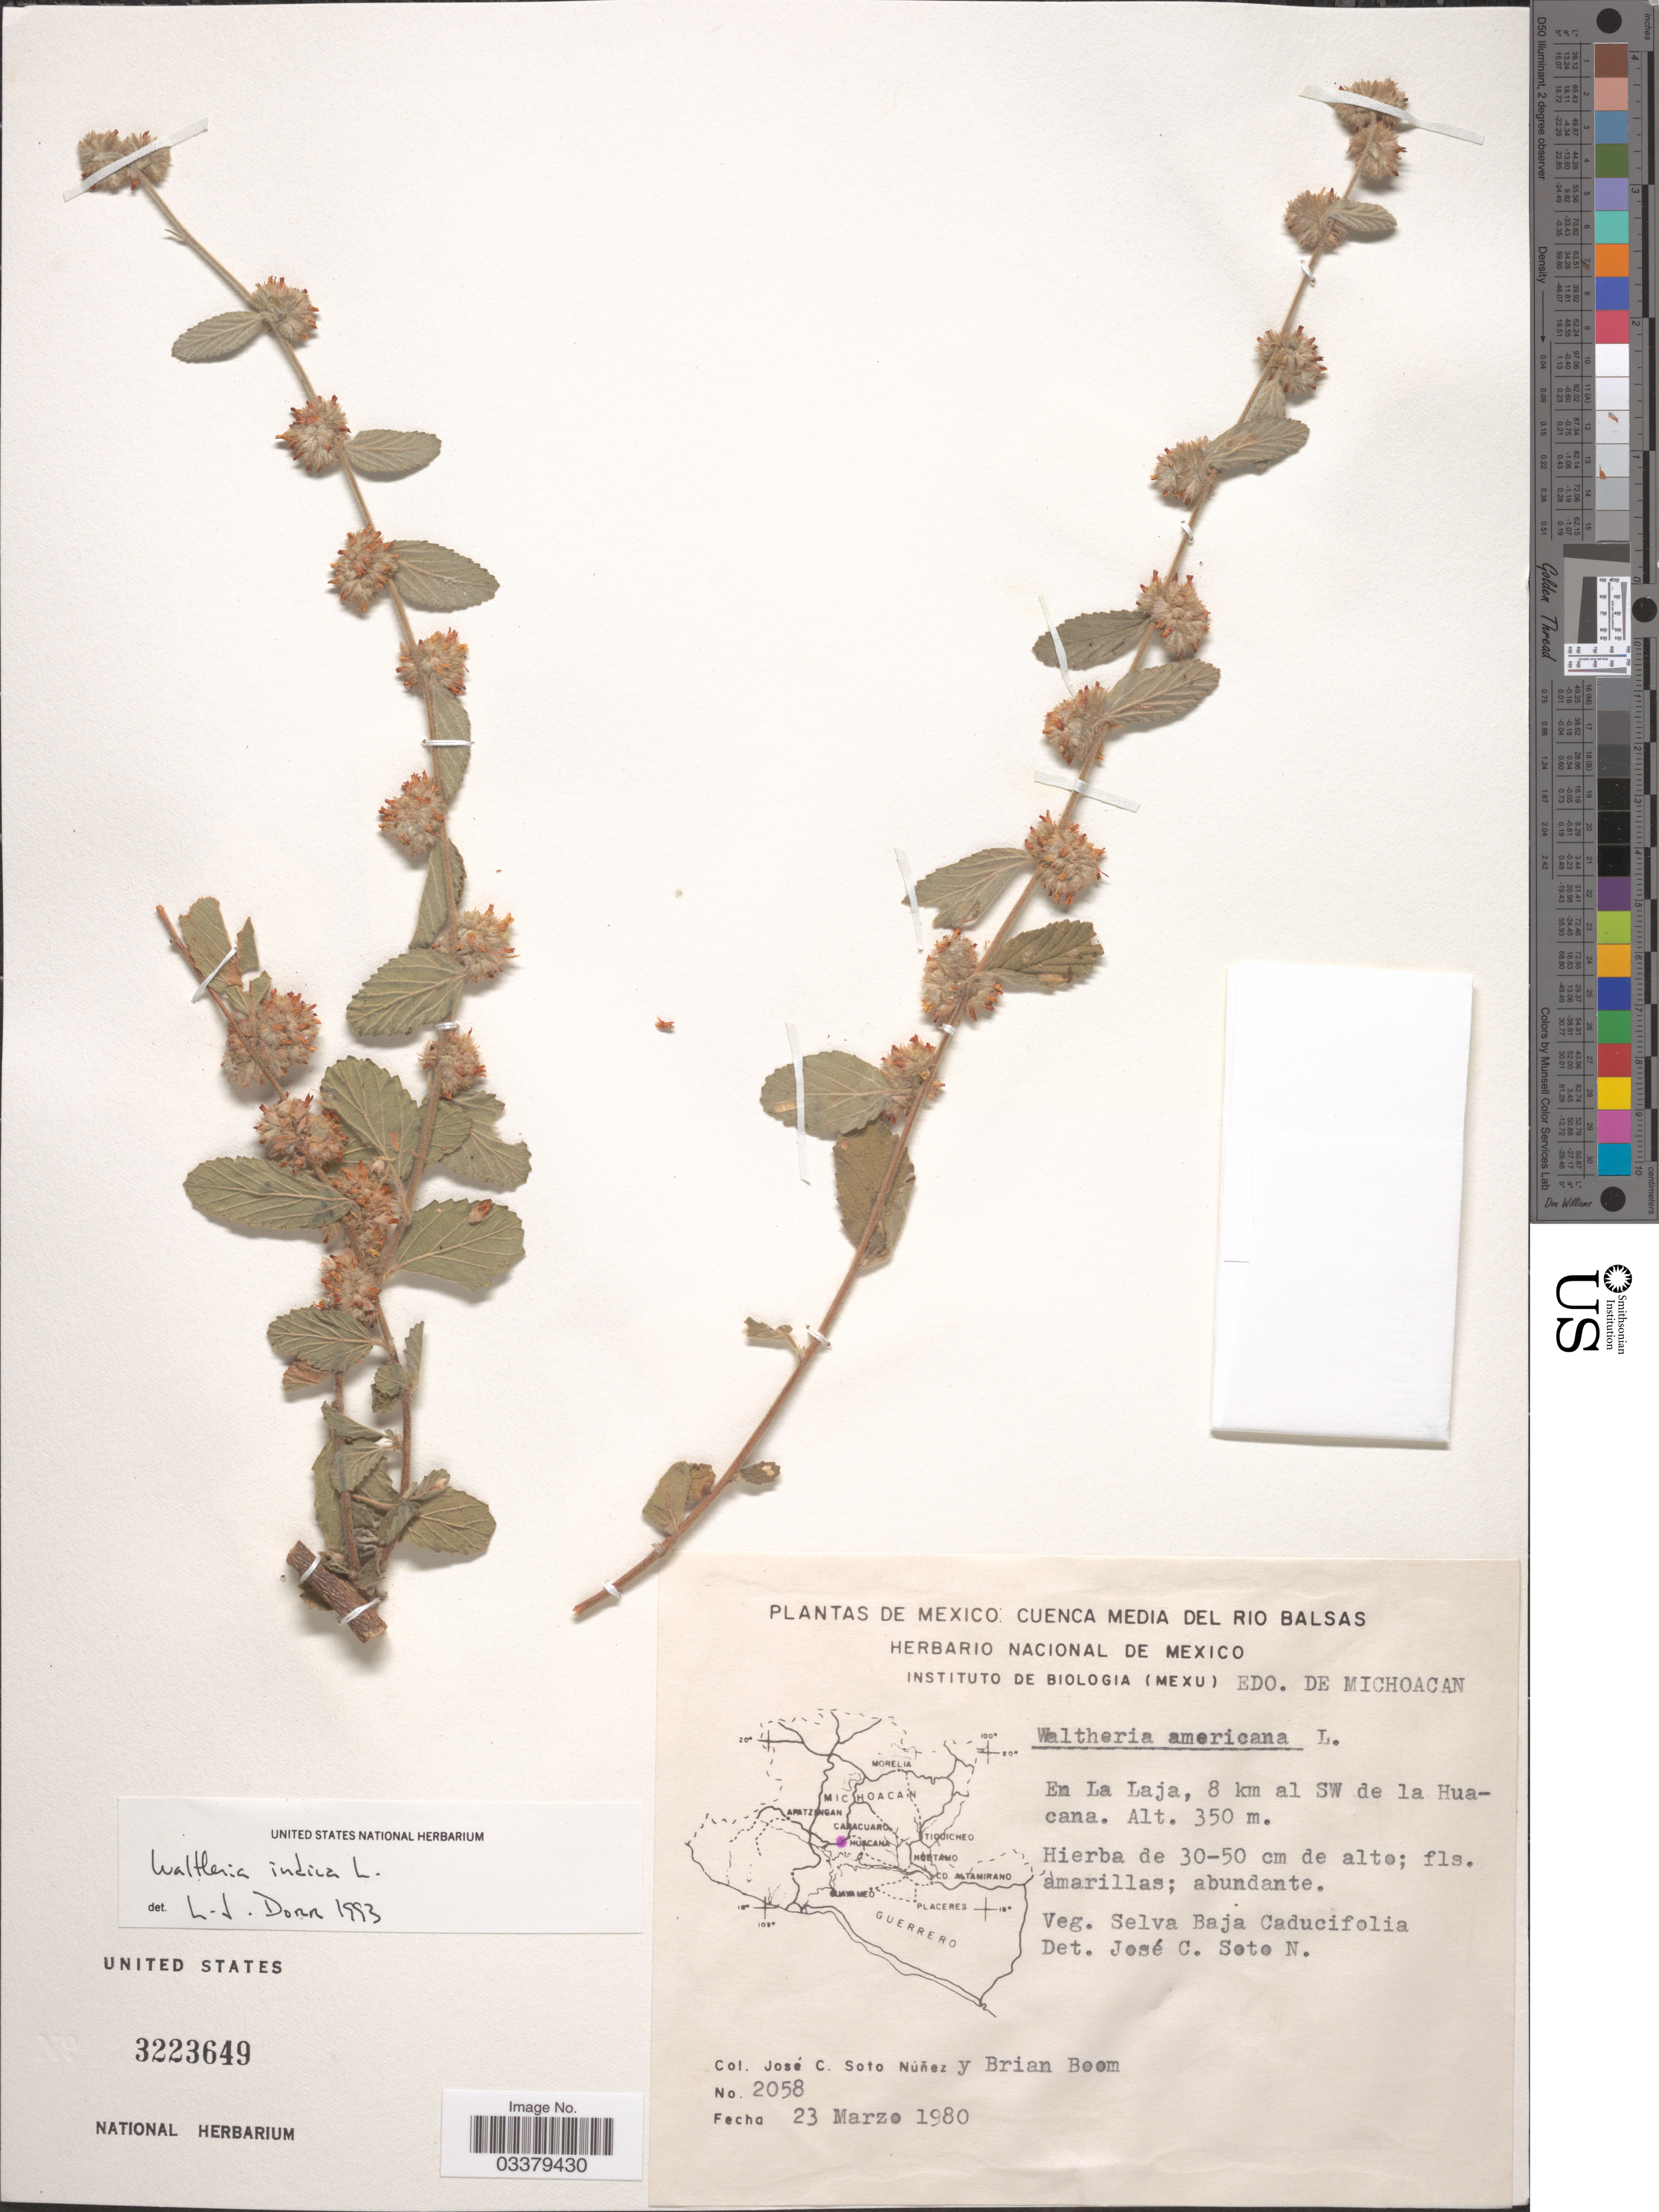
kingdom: Plantae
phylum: Tracheophyta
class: Magnoliopsida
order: Malvales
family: Malvaceae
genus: Waltheria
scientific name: Waltheria indica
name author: L.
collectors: J. Soto & B. M. Boom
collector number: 2058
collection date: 1980-03-23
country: Mexico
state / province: Michoacán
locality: Cuenca Media del Rio Balsas. En La Laja, 8 km al SW de la Huacana.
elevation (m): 350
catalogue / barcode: US 3223649